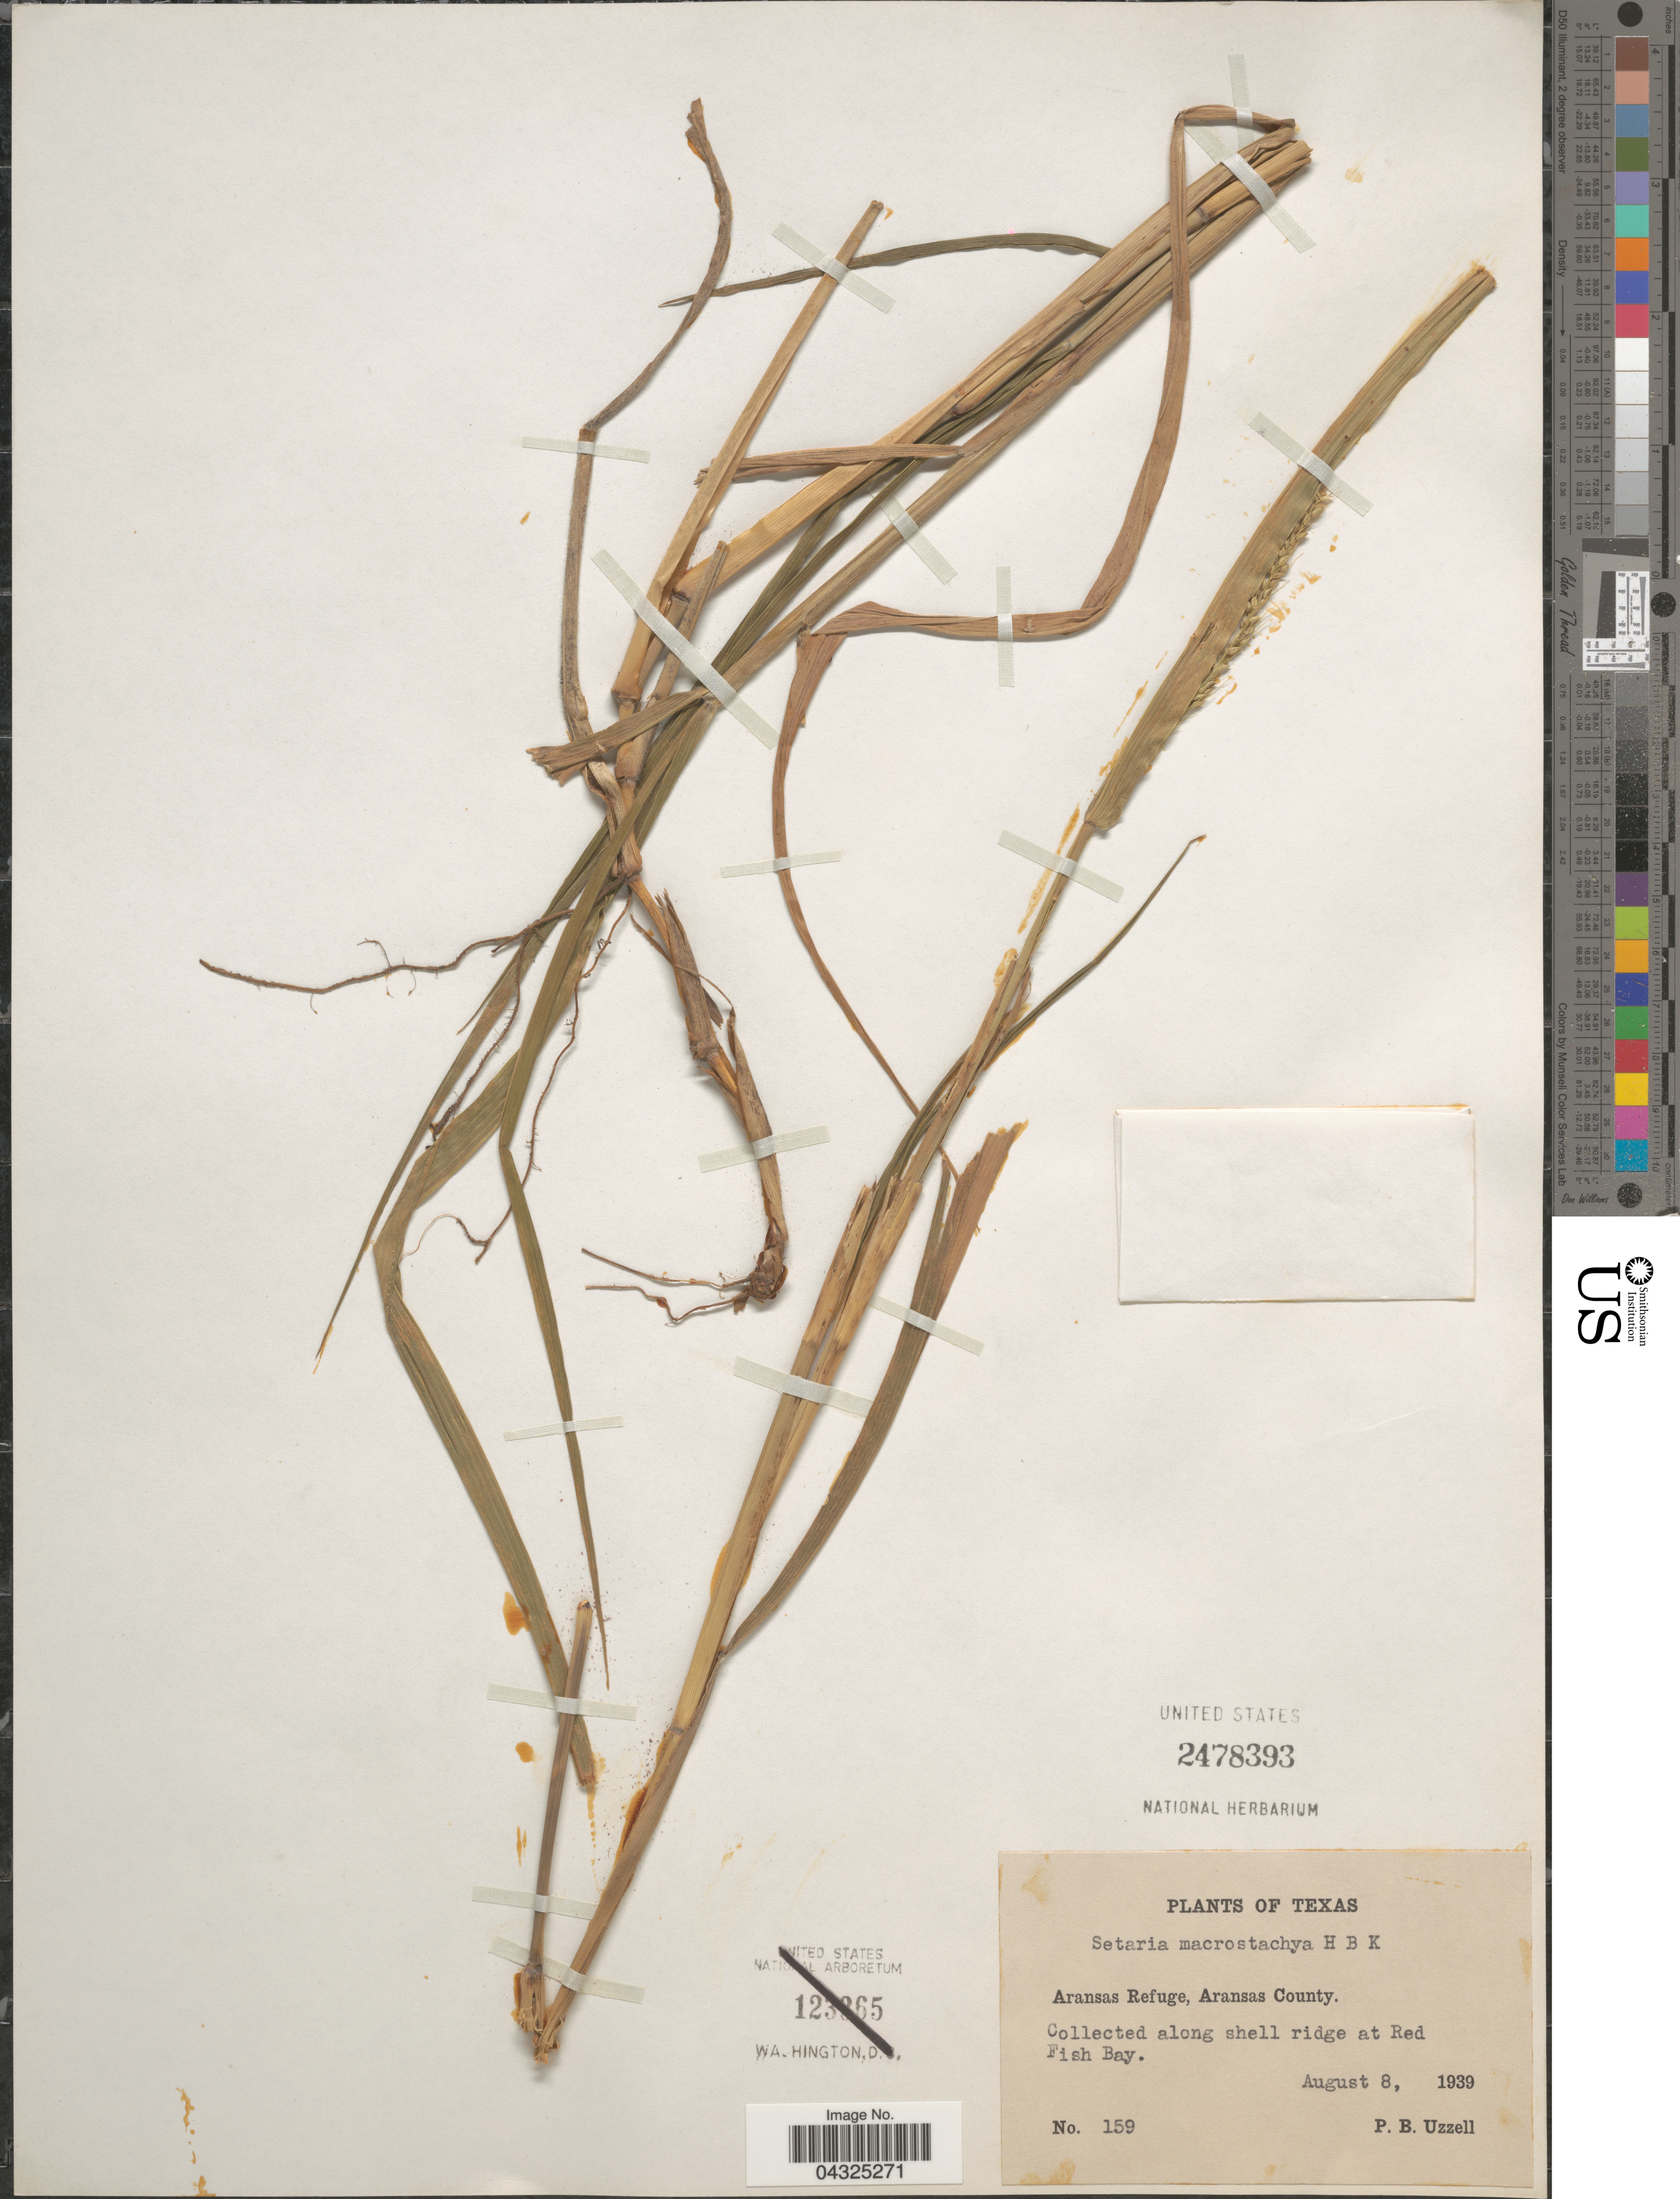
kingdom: Plantae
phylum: Tracheophyta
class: Liliopsida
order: Poales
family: Poaceae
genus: Setaria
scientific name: Setaria macrostachya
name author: Kunth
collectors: P. Uzzell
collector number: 159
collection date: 1939-08-08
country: United States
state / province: Texas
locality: Aransas Refuge, Aransas County. Along shell ridge at Red Fish Bay.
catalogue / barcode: US 2478393